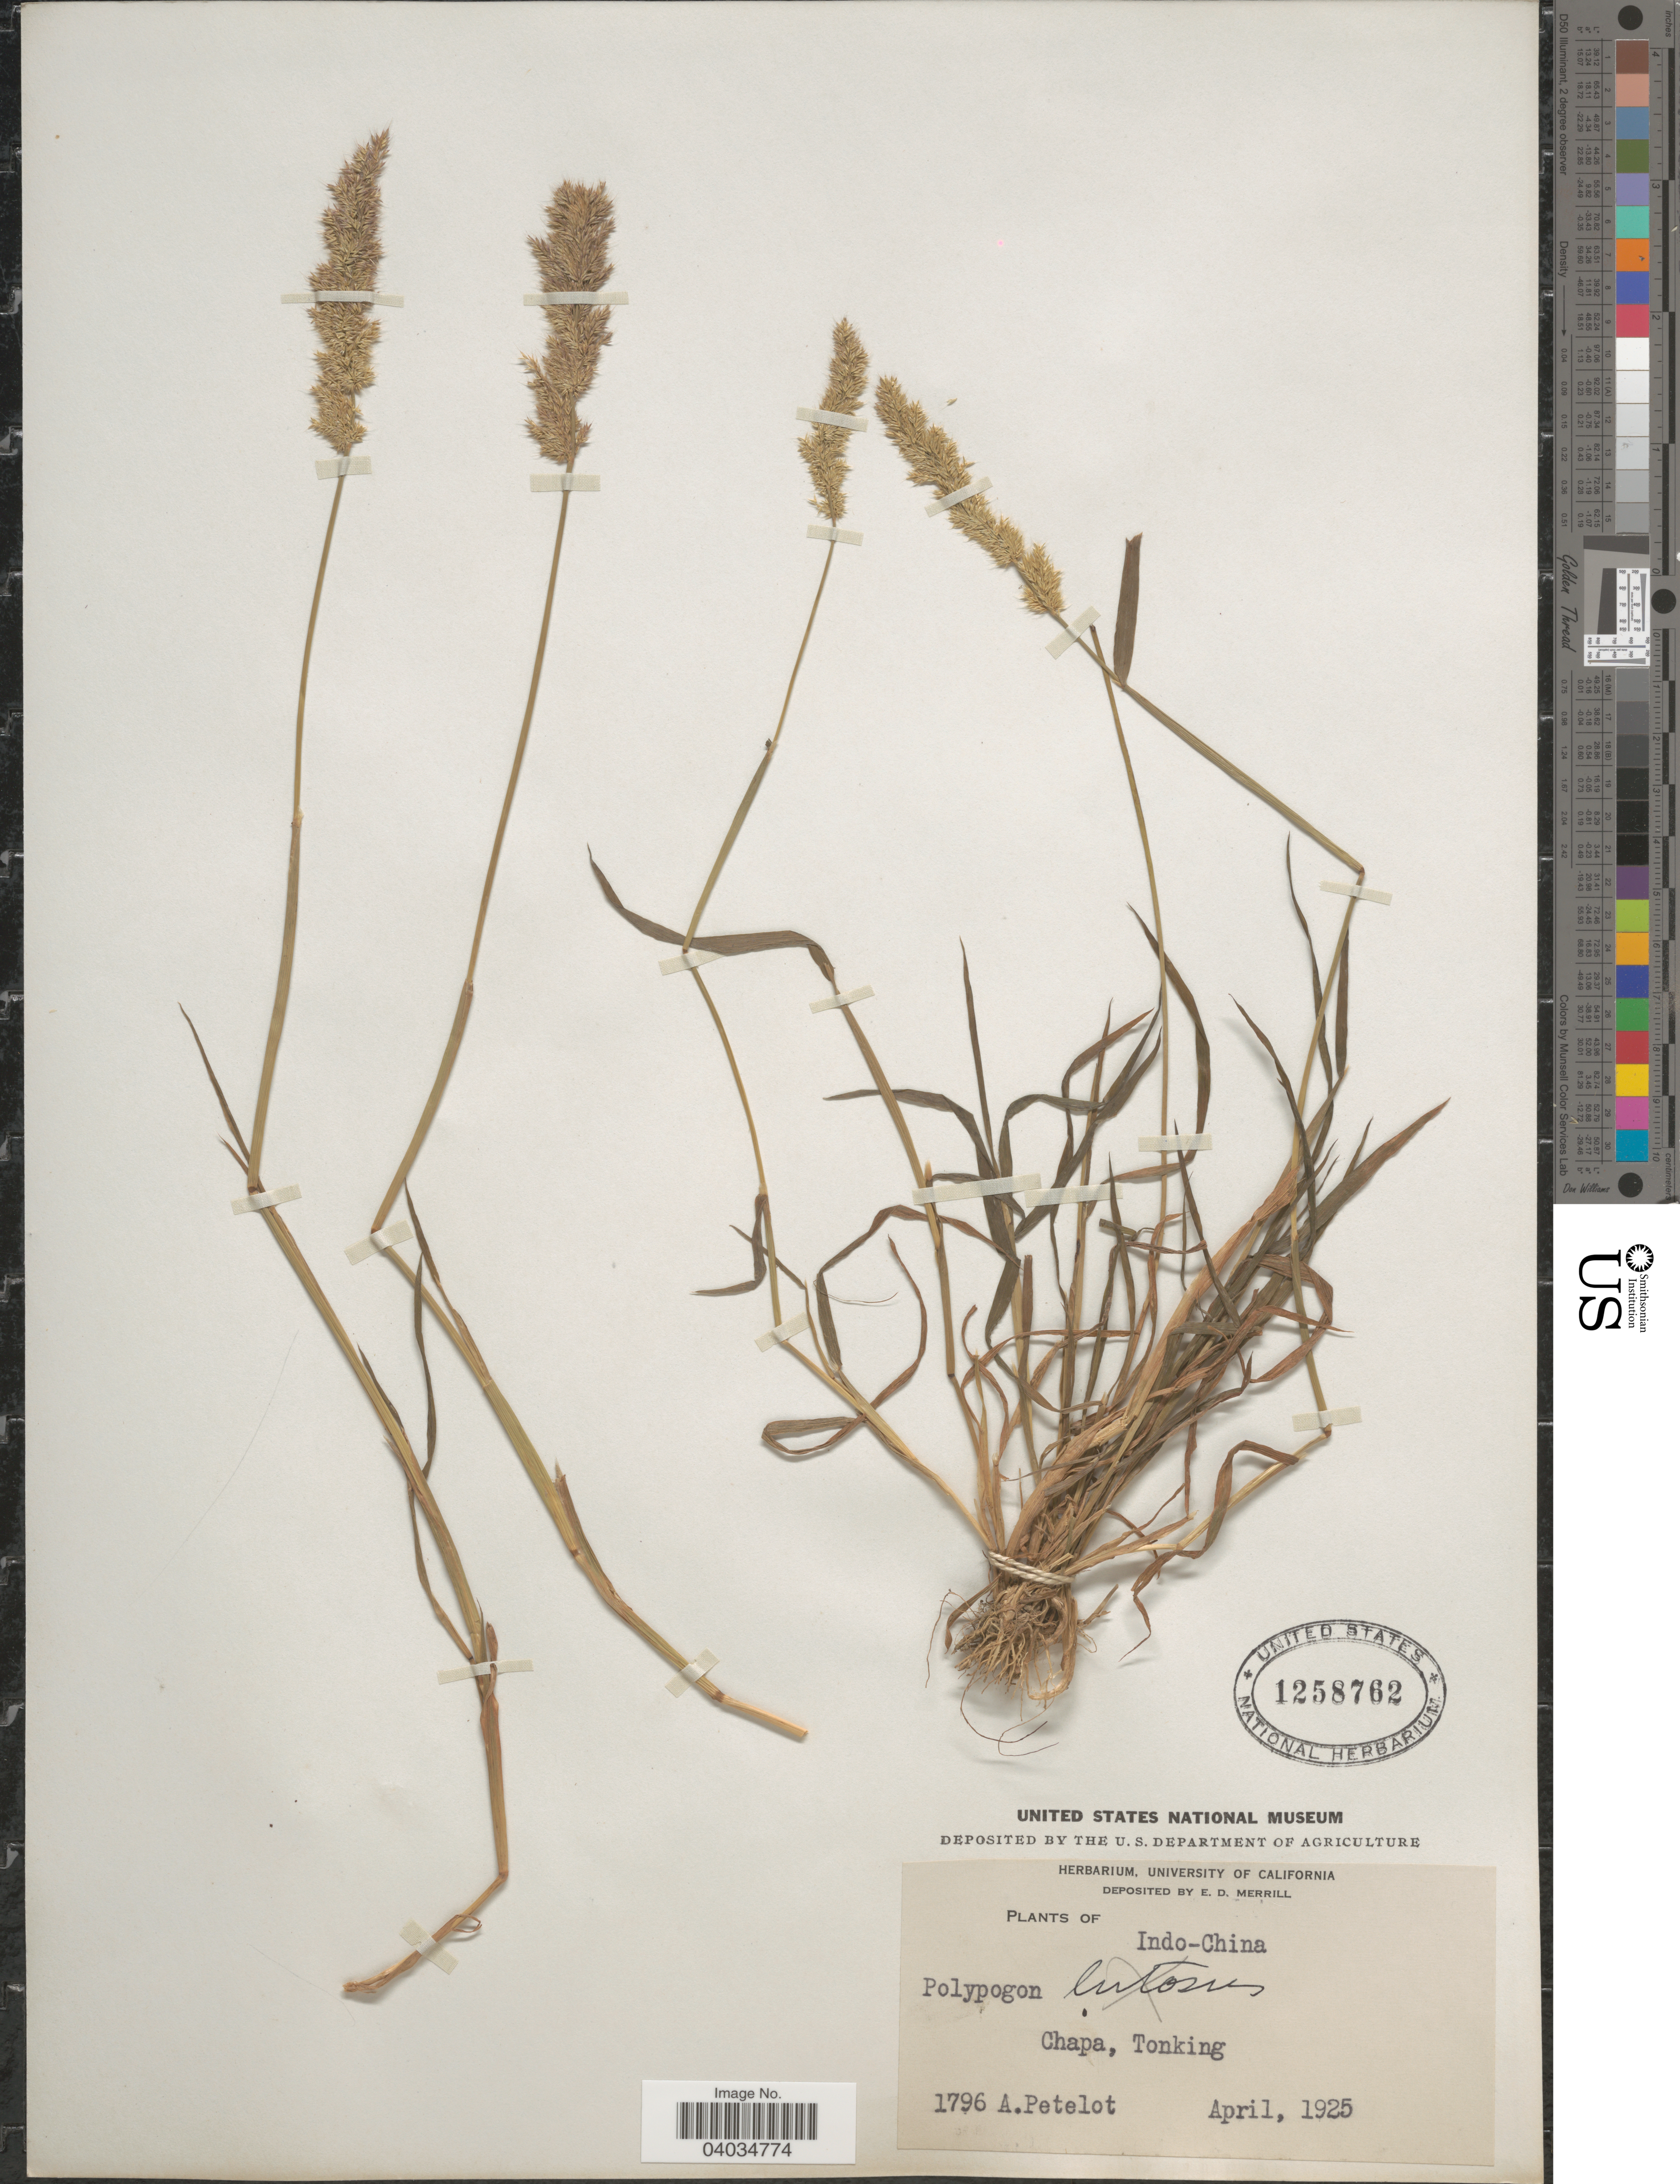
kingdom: Plantae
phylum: Tracheophyta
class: Liliopsida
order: Poales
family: Poaceae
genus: Polypogon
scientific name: Polypogon sp.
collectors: A. Petelot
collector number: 1796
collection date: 1925-04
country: Vietnam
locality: Indo-China. Chapa, Tonking.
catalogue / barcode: US 1258762